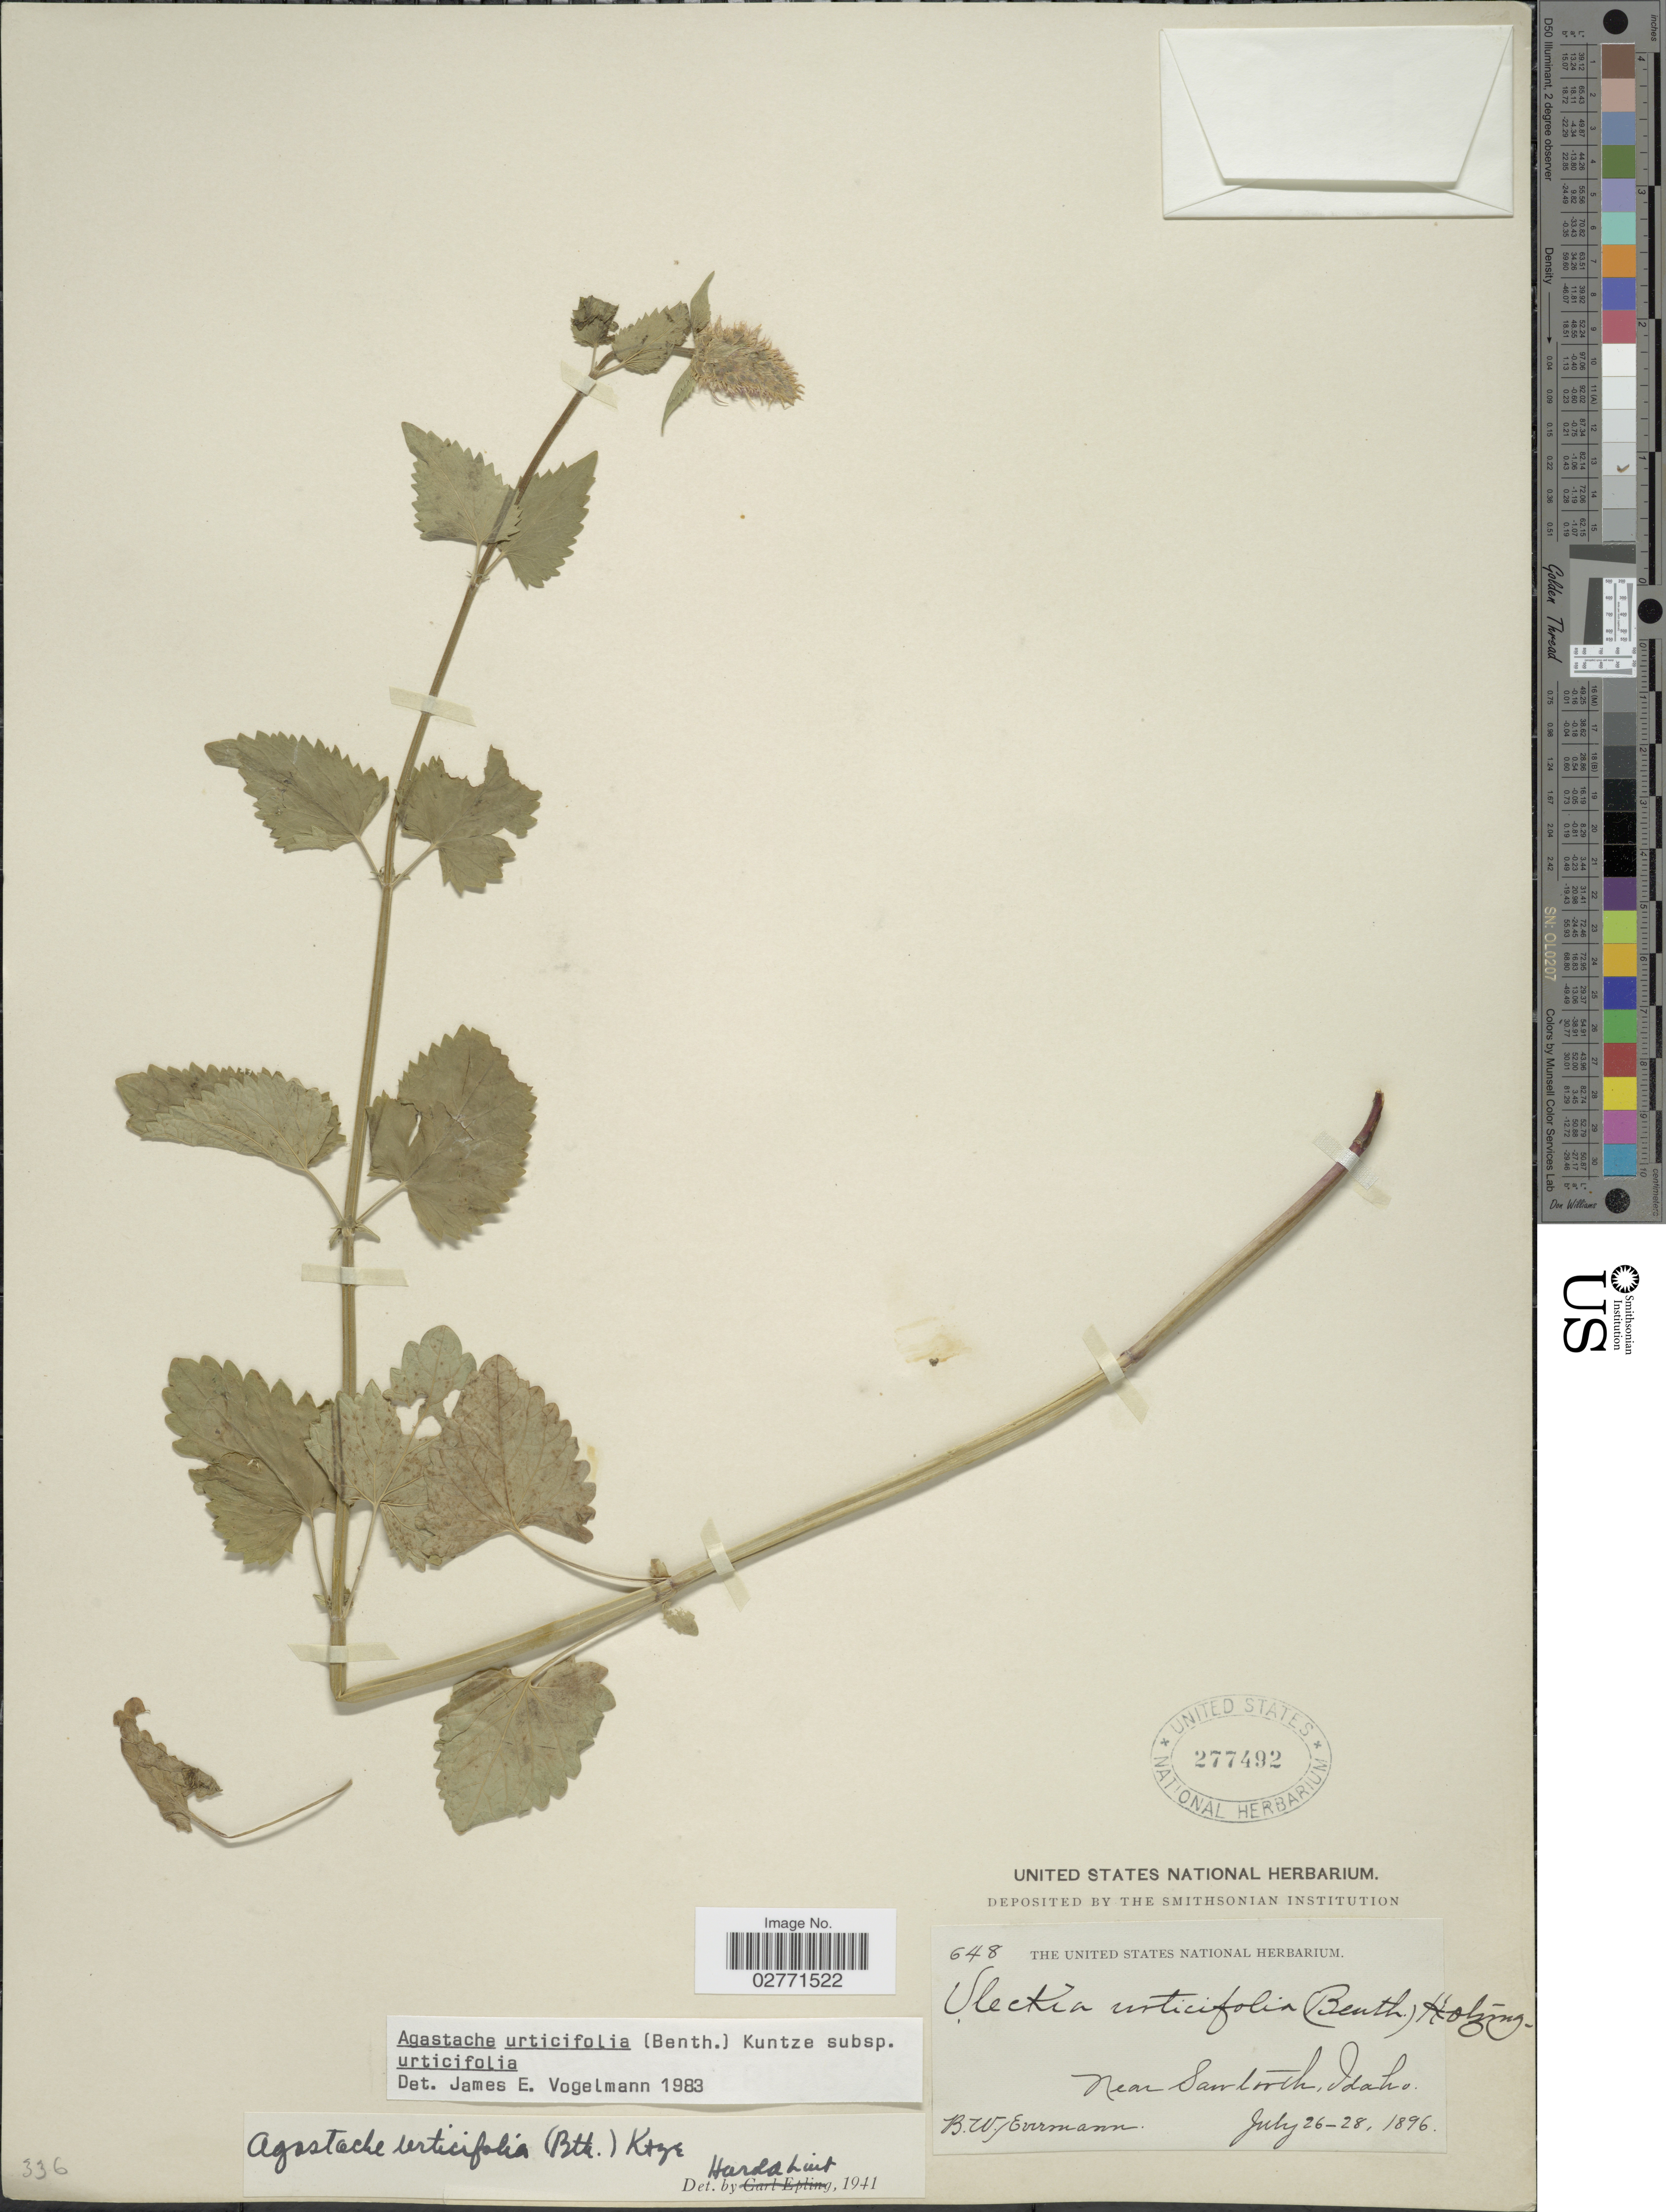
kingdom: Plantae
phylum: Tracheophyta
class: Magnoliopsida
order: Lamiales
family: Lamiaceae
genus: Agastache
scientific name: Agastache urticifolia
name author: (Benth.) Kuntze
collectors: B. W. Evermann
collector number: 648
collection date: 1896-07-26/1896-07-28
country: United States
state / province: Idaho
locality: Near Sawtooth.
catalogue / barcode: US 277492